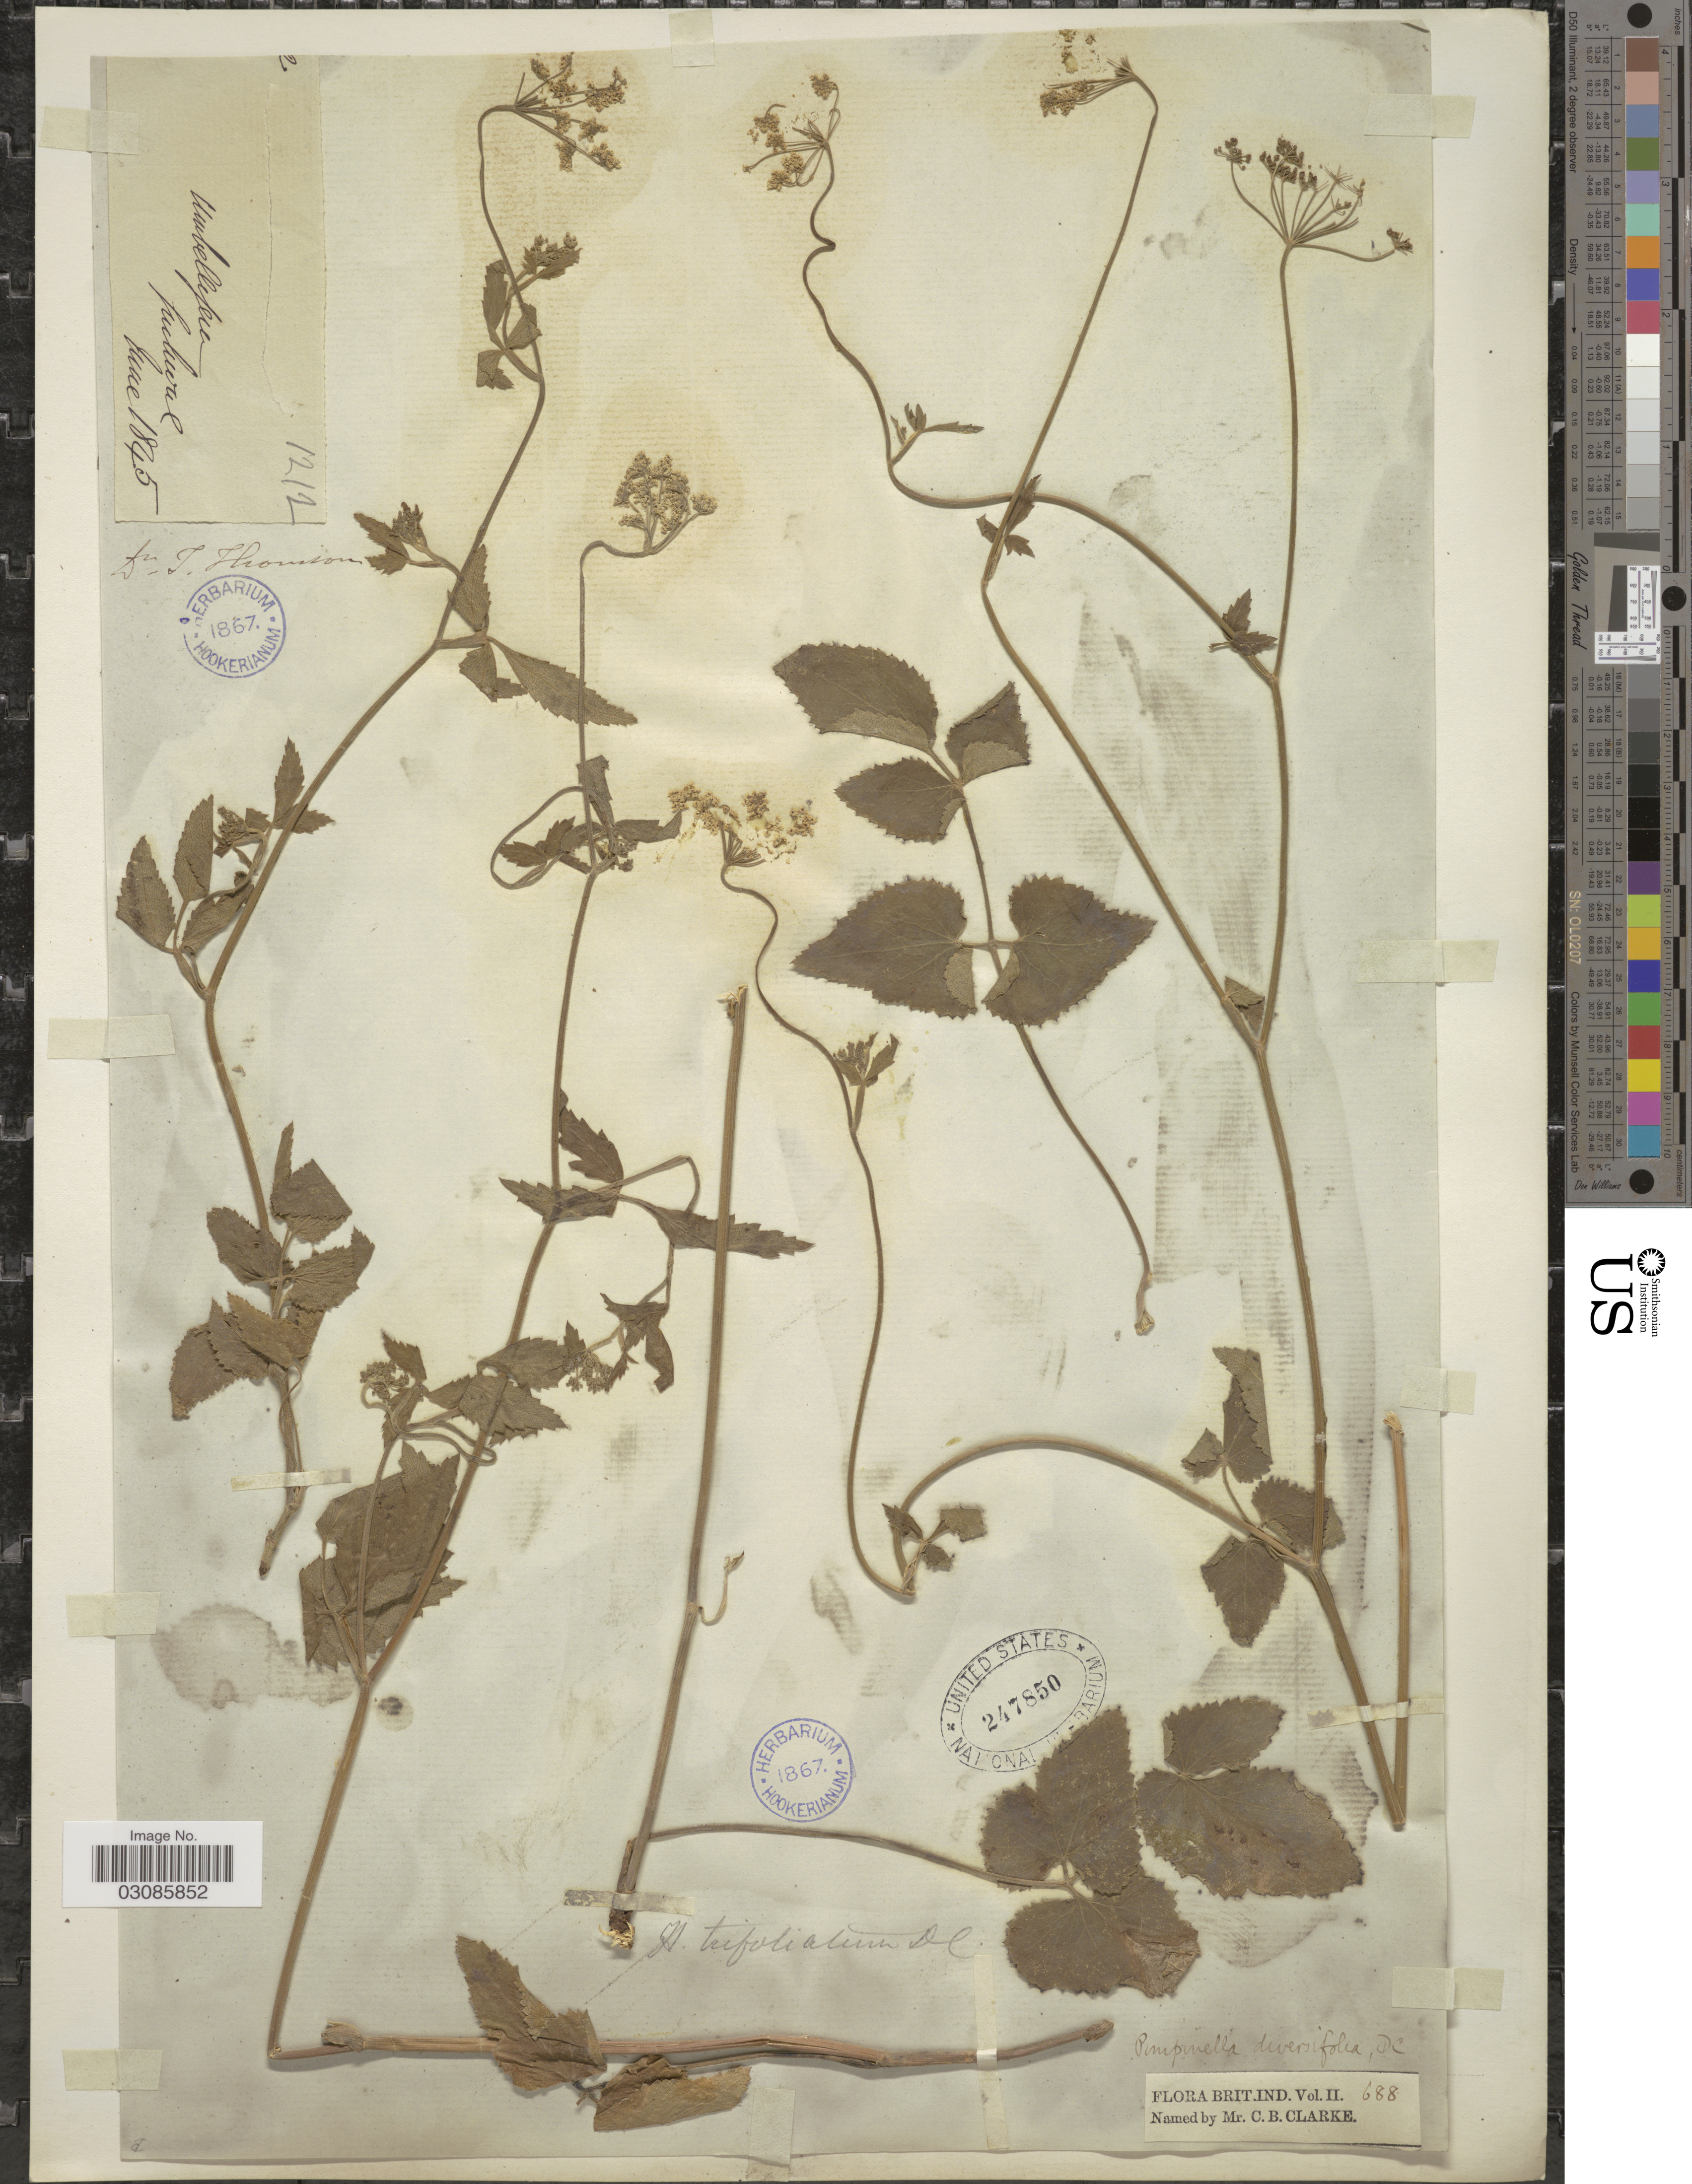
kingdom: Plantae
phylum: Tracheophyta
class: Magnoliopsida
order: Apiales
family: Apiaceae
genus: Pimpinella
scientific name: Pimpinella diversifolia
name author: DC.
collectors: T. Thomson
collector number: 1212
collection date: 1845-06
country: India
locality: Juckwal [Judwal? interpreted].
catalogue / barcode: US 247850